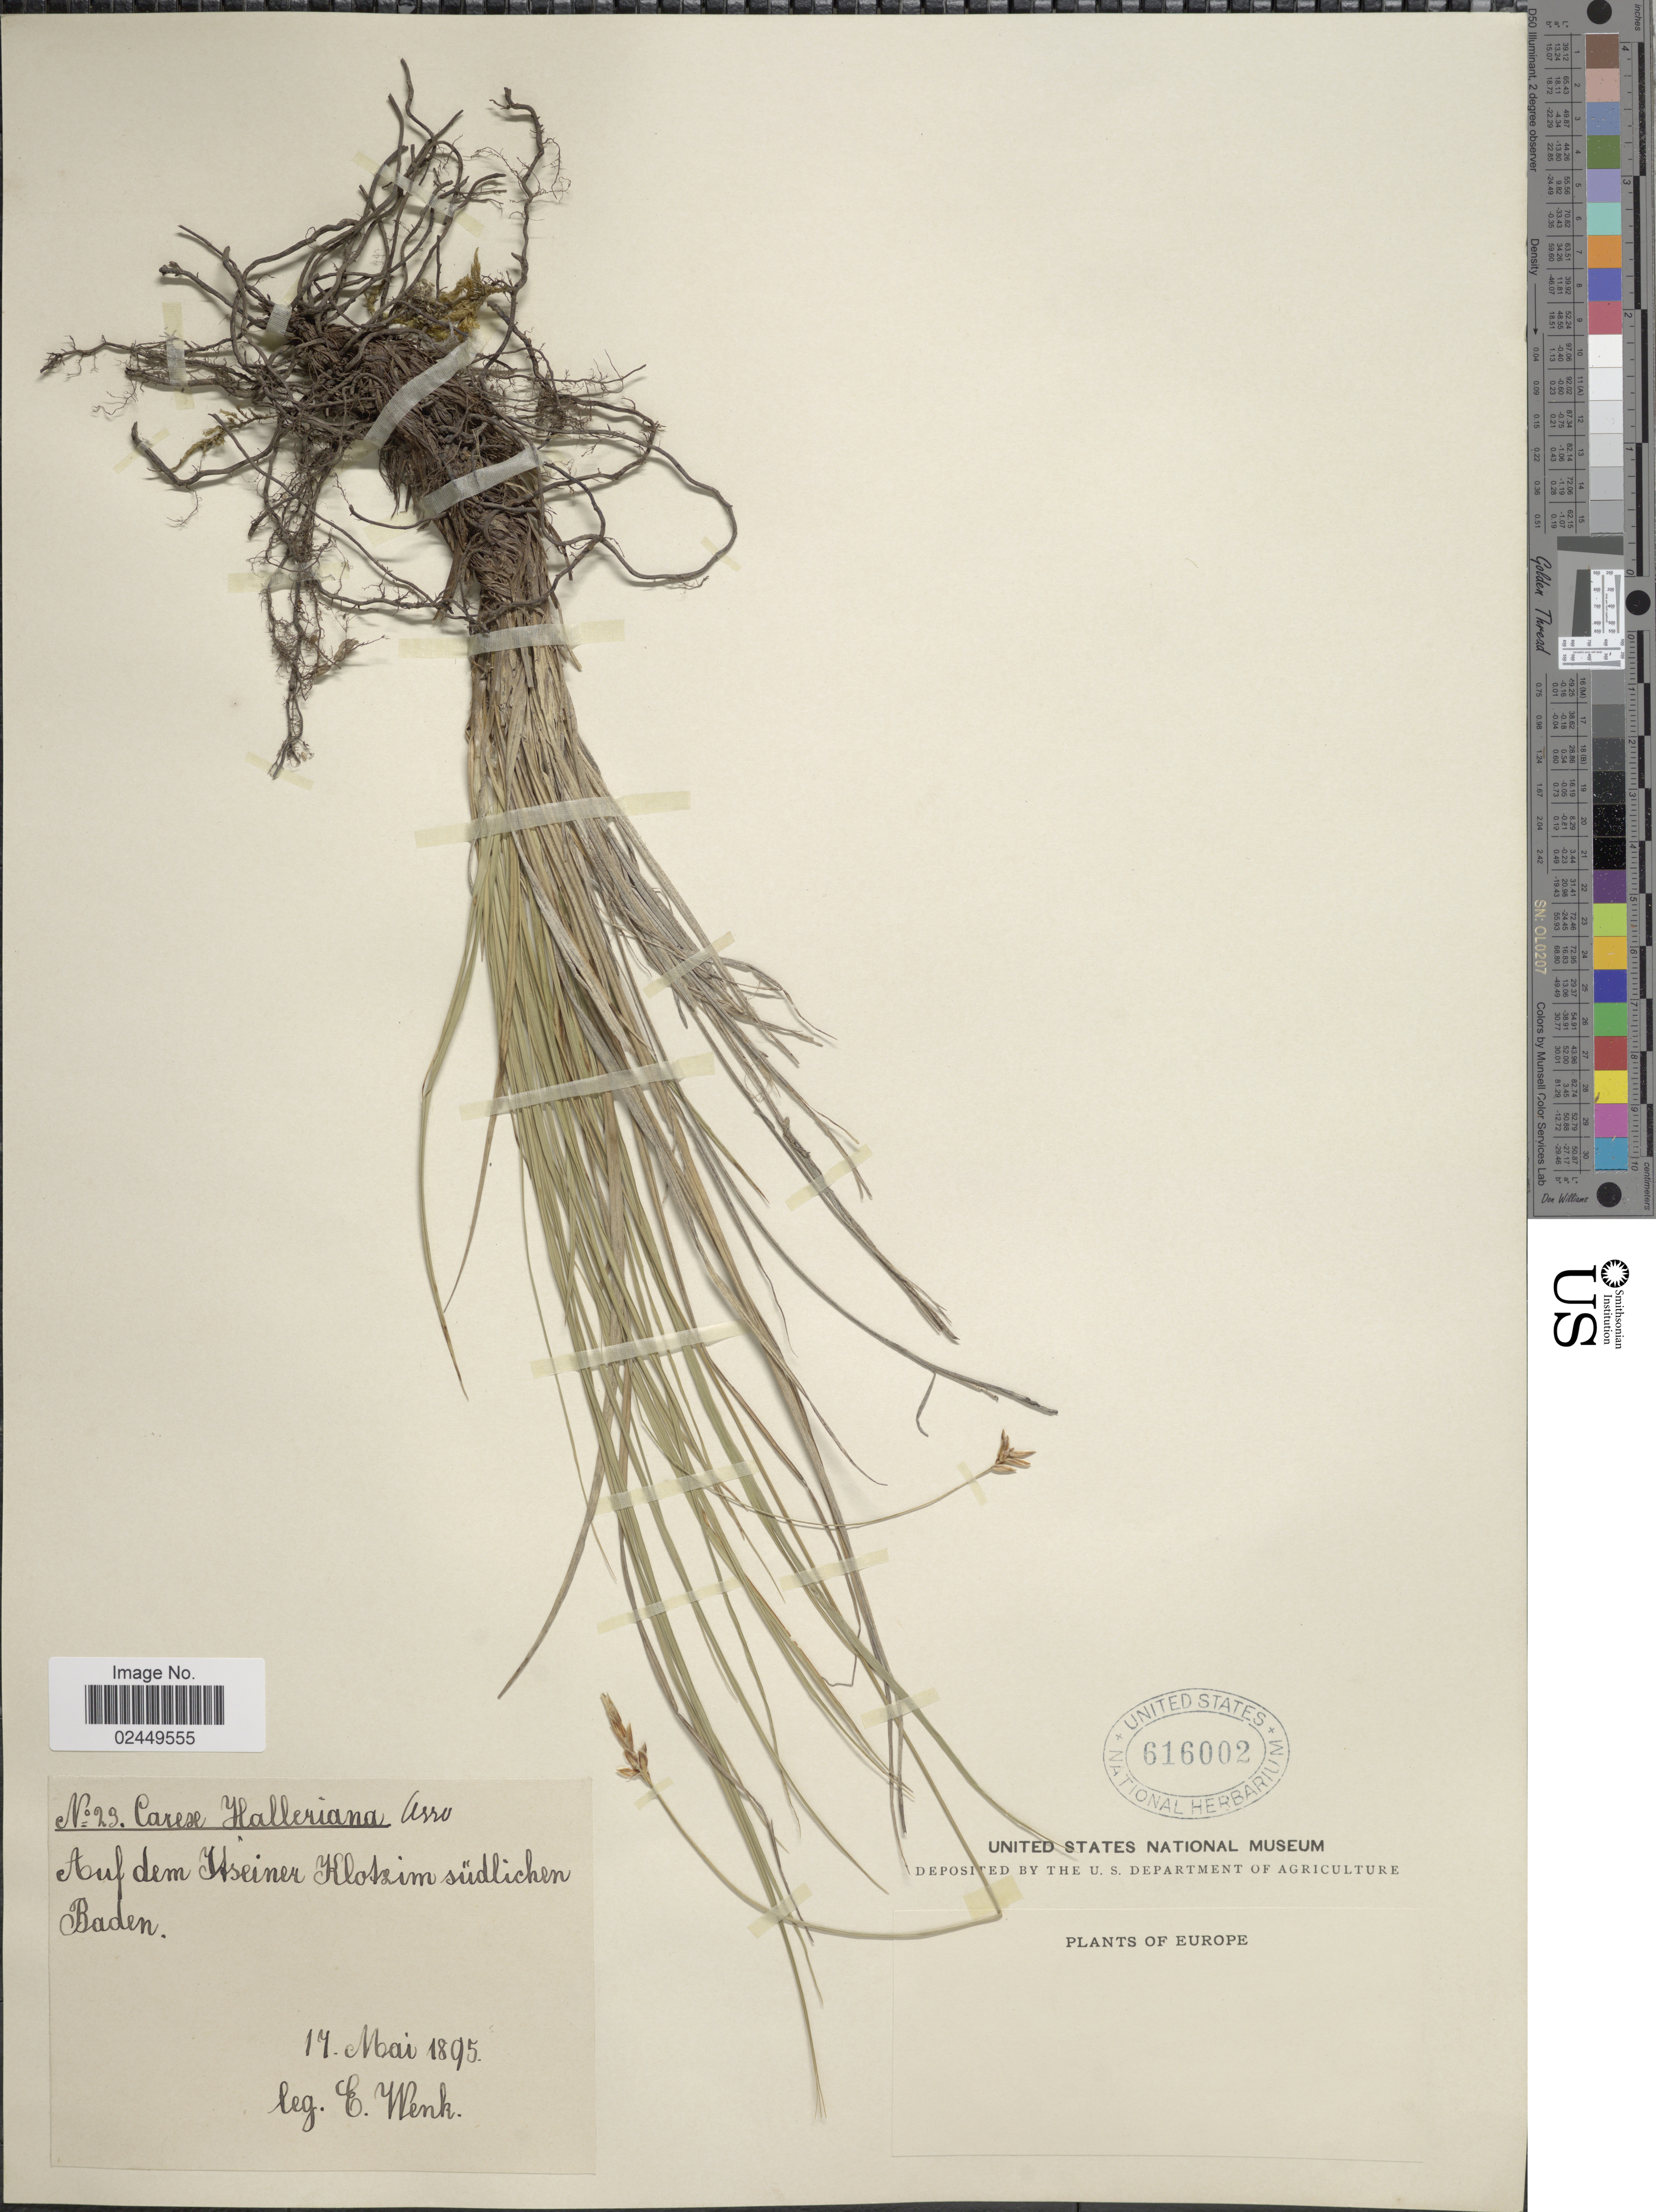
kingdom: Plantae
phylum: Tracheophyta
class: Liliopsida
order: Poales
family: Cyperaceae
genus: Carex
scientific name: Carex halleriana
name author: Asso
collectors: E. Wenk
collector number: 23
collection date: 1895-05-17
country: Germany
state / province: Baden-Württemberg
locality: Auf dem Itseiner Klotzim [interpreted] sudlichen Baden.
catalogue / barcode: US 616002